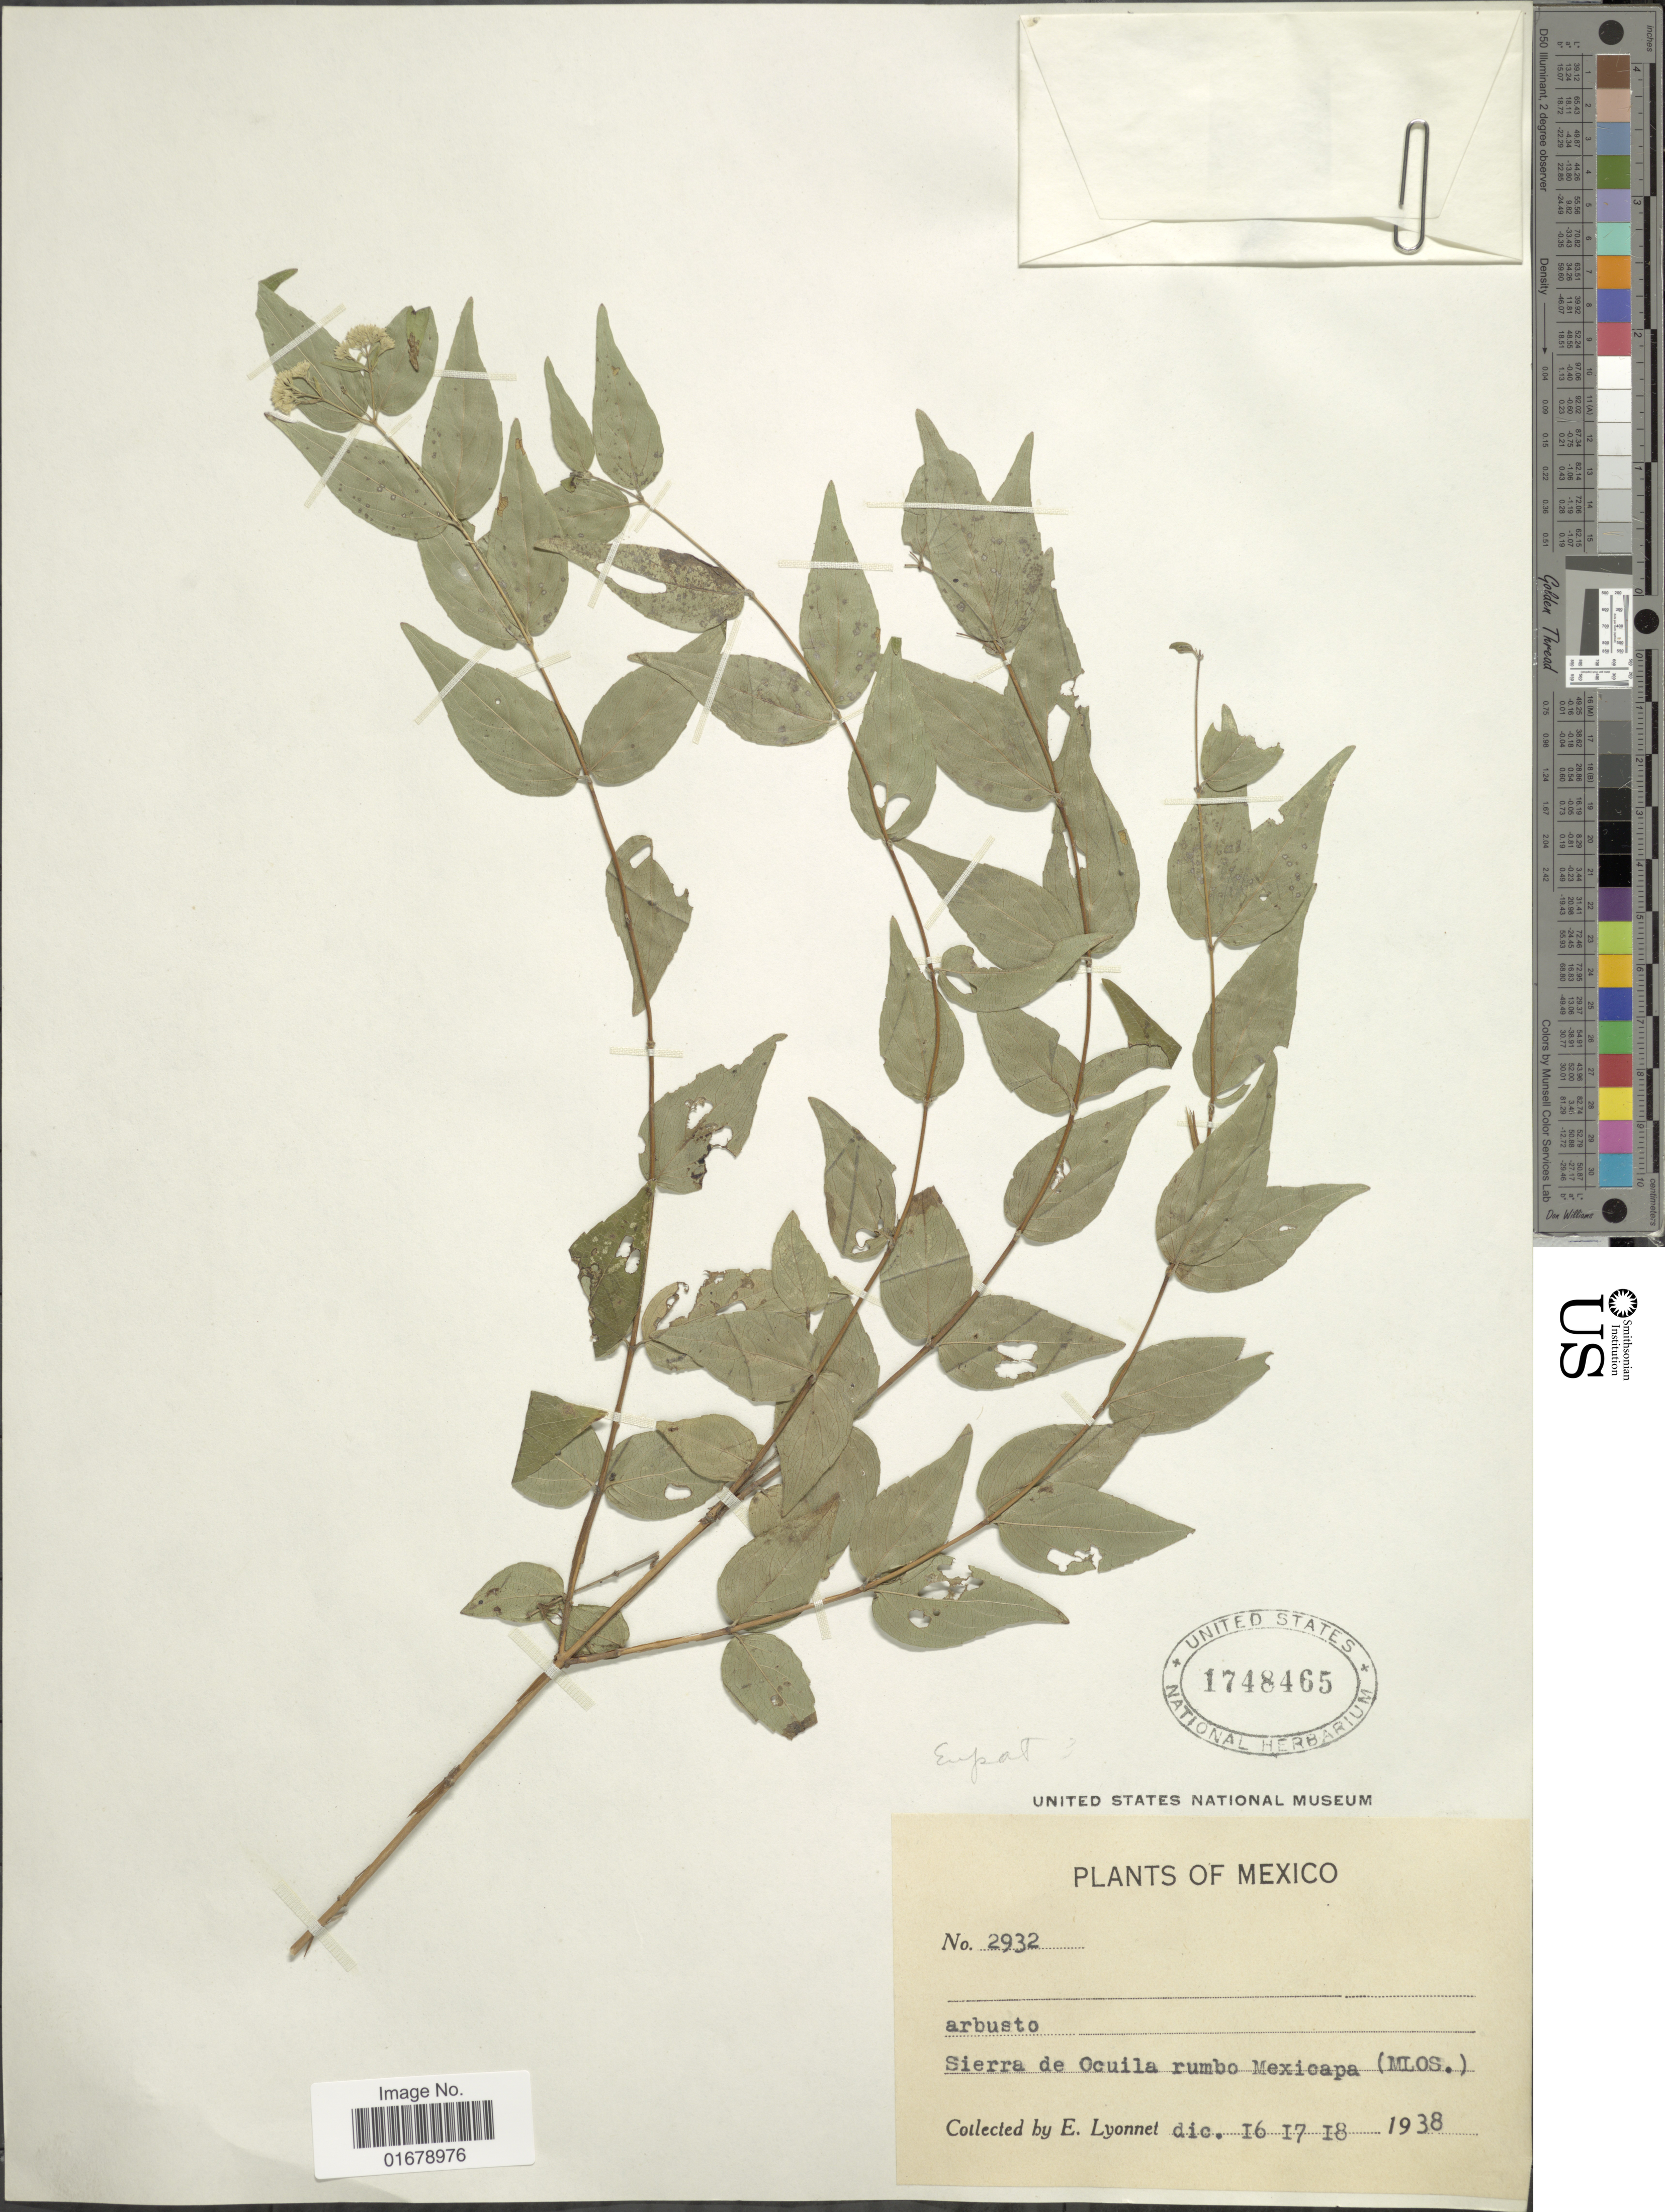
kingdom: Plantae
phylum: Tracheophyta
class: Magnoliopsida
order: Asterales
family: Asteraceae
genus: Piptothrix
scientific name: Piptothrix pubens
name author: A. Gray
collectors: E. Lyonnet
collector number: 2932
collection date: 1938-12-16/1938-12-18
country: Mexico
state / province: Morelos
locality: Sierra de Ocuila rumbo Mexicapa (Mlos.)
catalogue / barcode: US 1748465